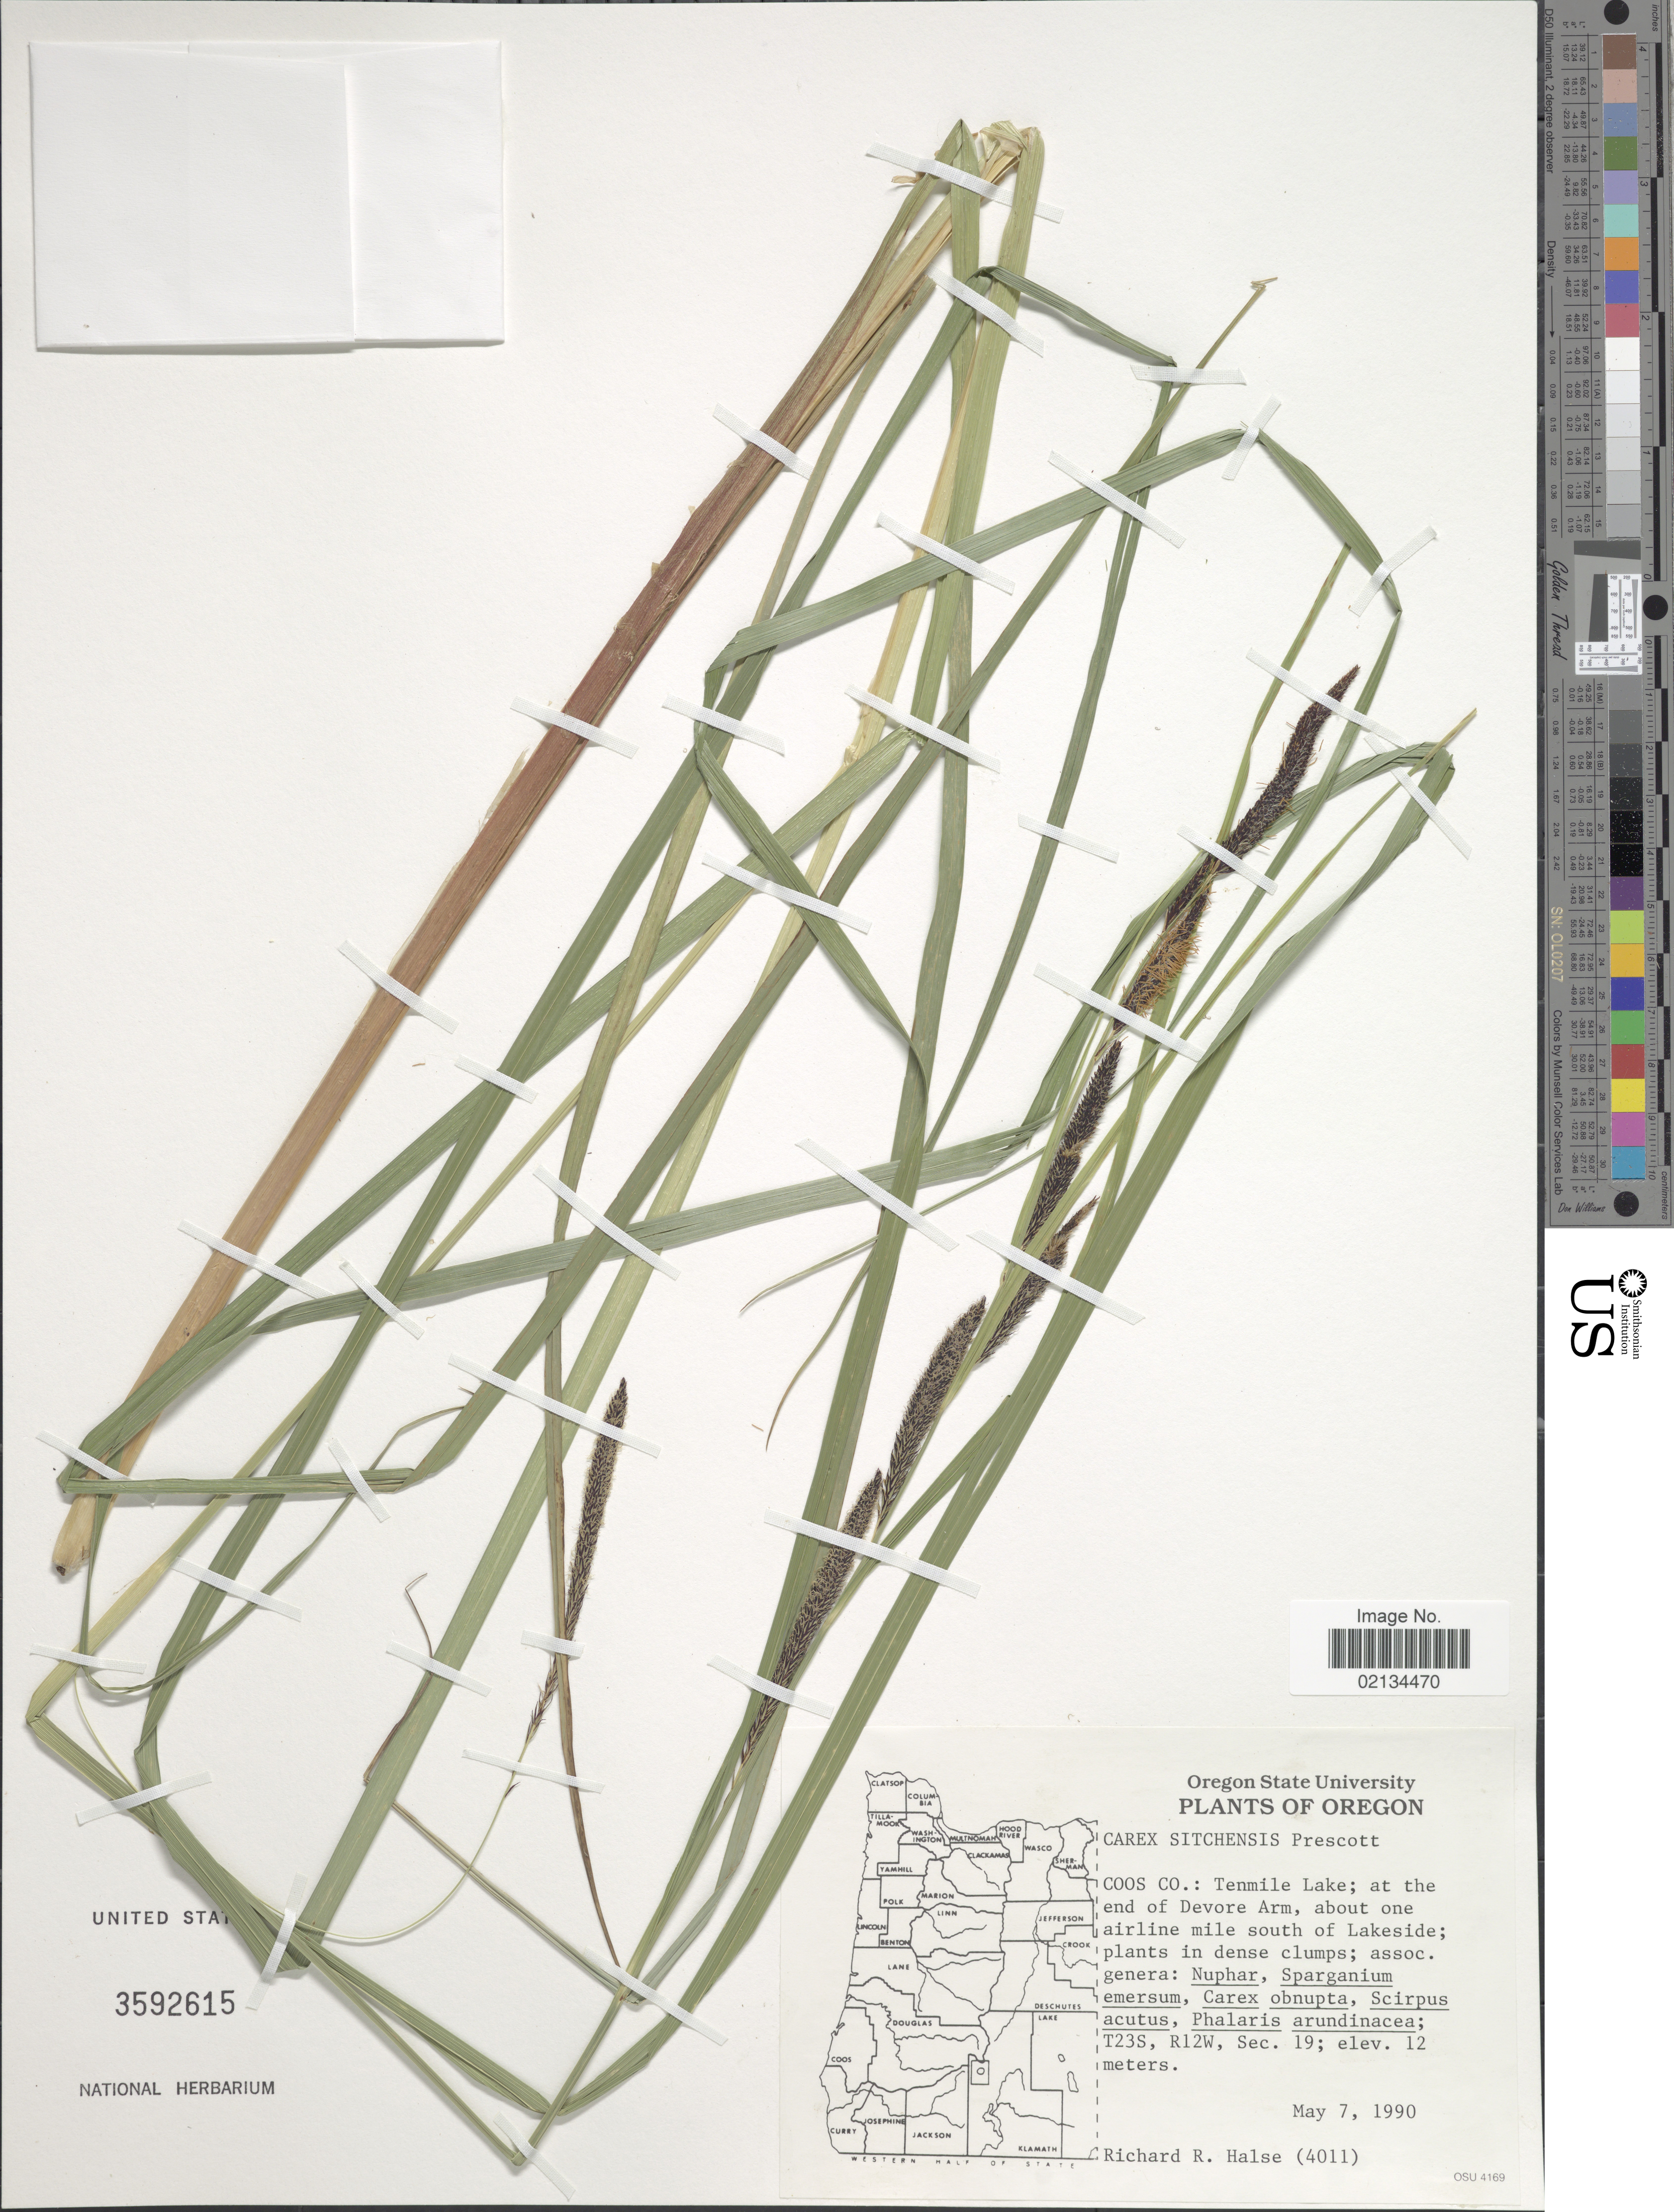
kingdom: Plantae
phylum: Tracheophyta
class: Liliopsida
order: Poales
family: Cyperaceae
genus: Carex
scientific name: Carex aquatilis var. dives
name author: (Holm) Kük.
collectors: R. Halse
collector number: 4011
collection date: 1990-05-07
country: United States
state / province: Oregon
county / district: Coos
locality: Coos Co.: Tenmile Lake; at the end of Debore Arm, about one airline mile south of Lakeside, T23S, R12W, Sec. 19.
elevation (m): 12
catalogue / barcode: US 3592615